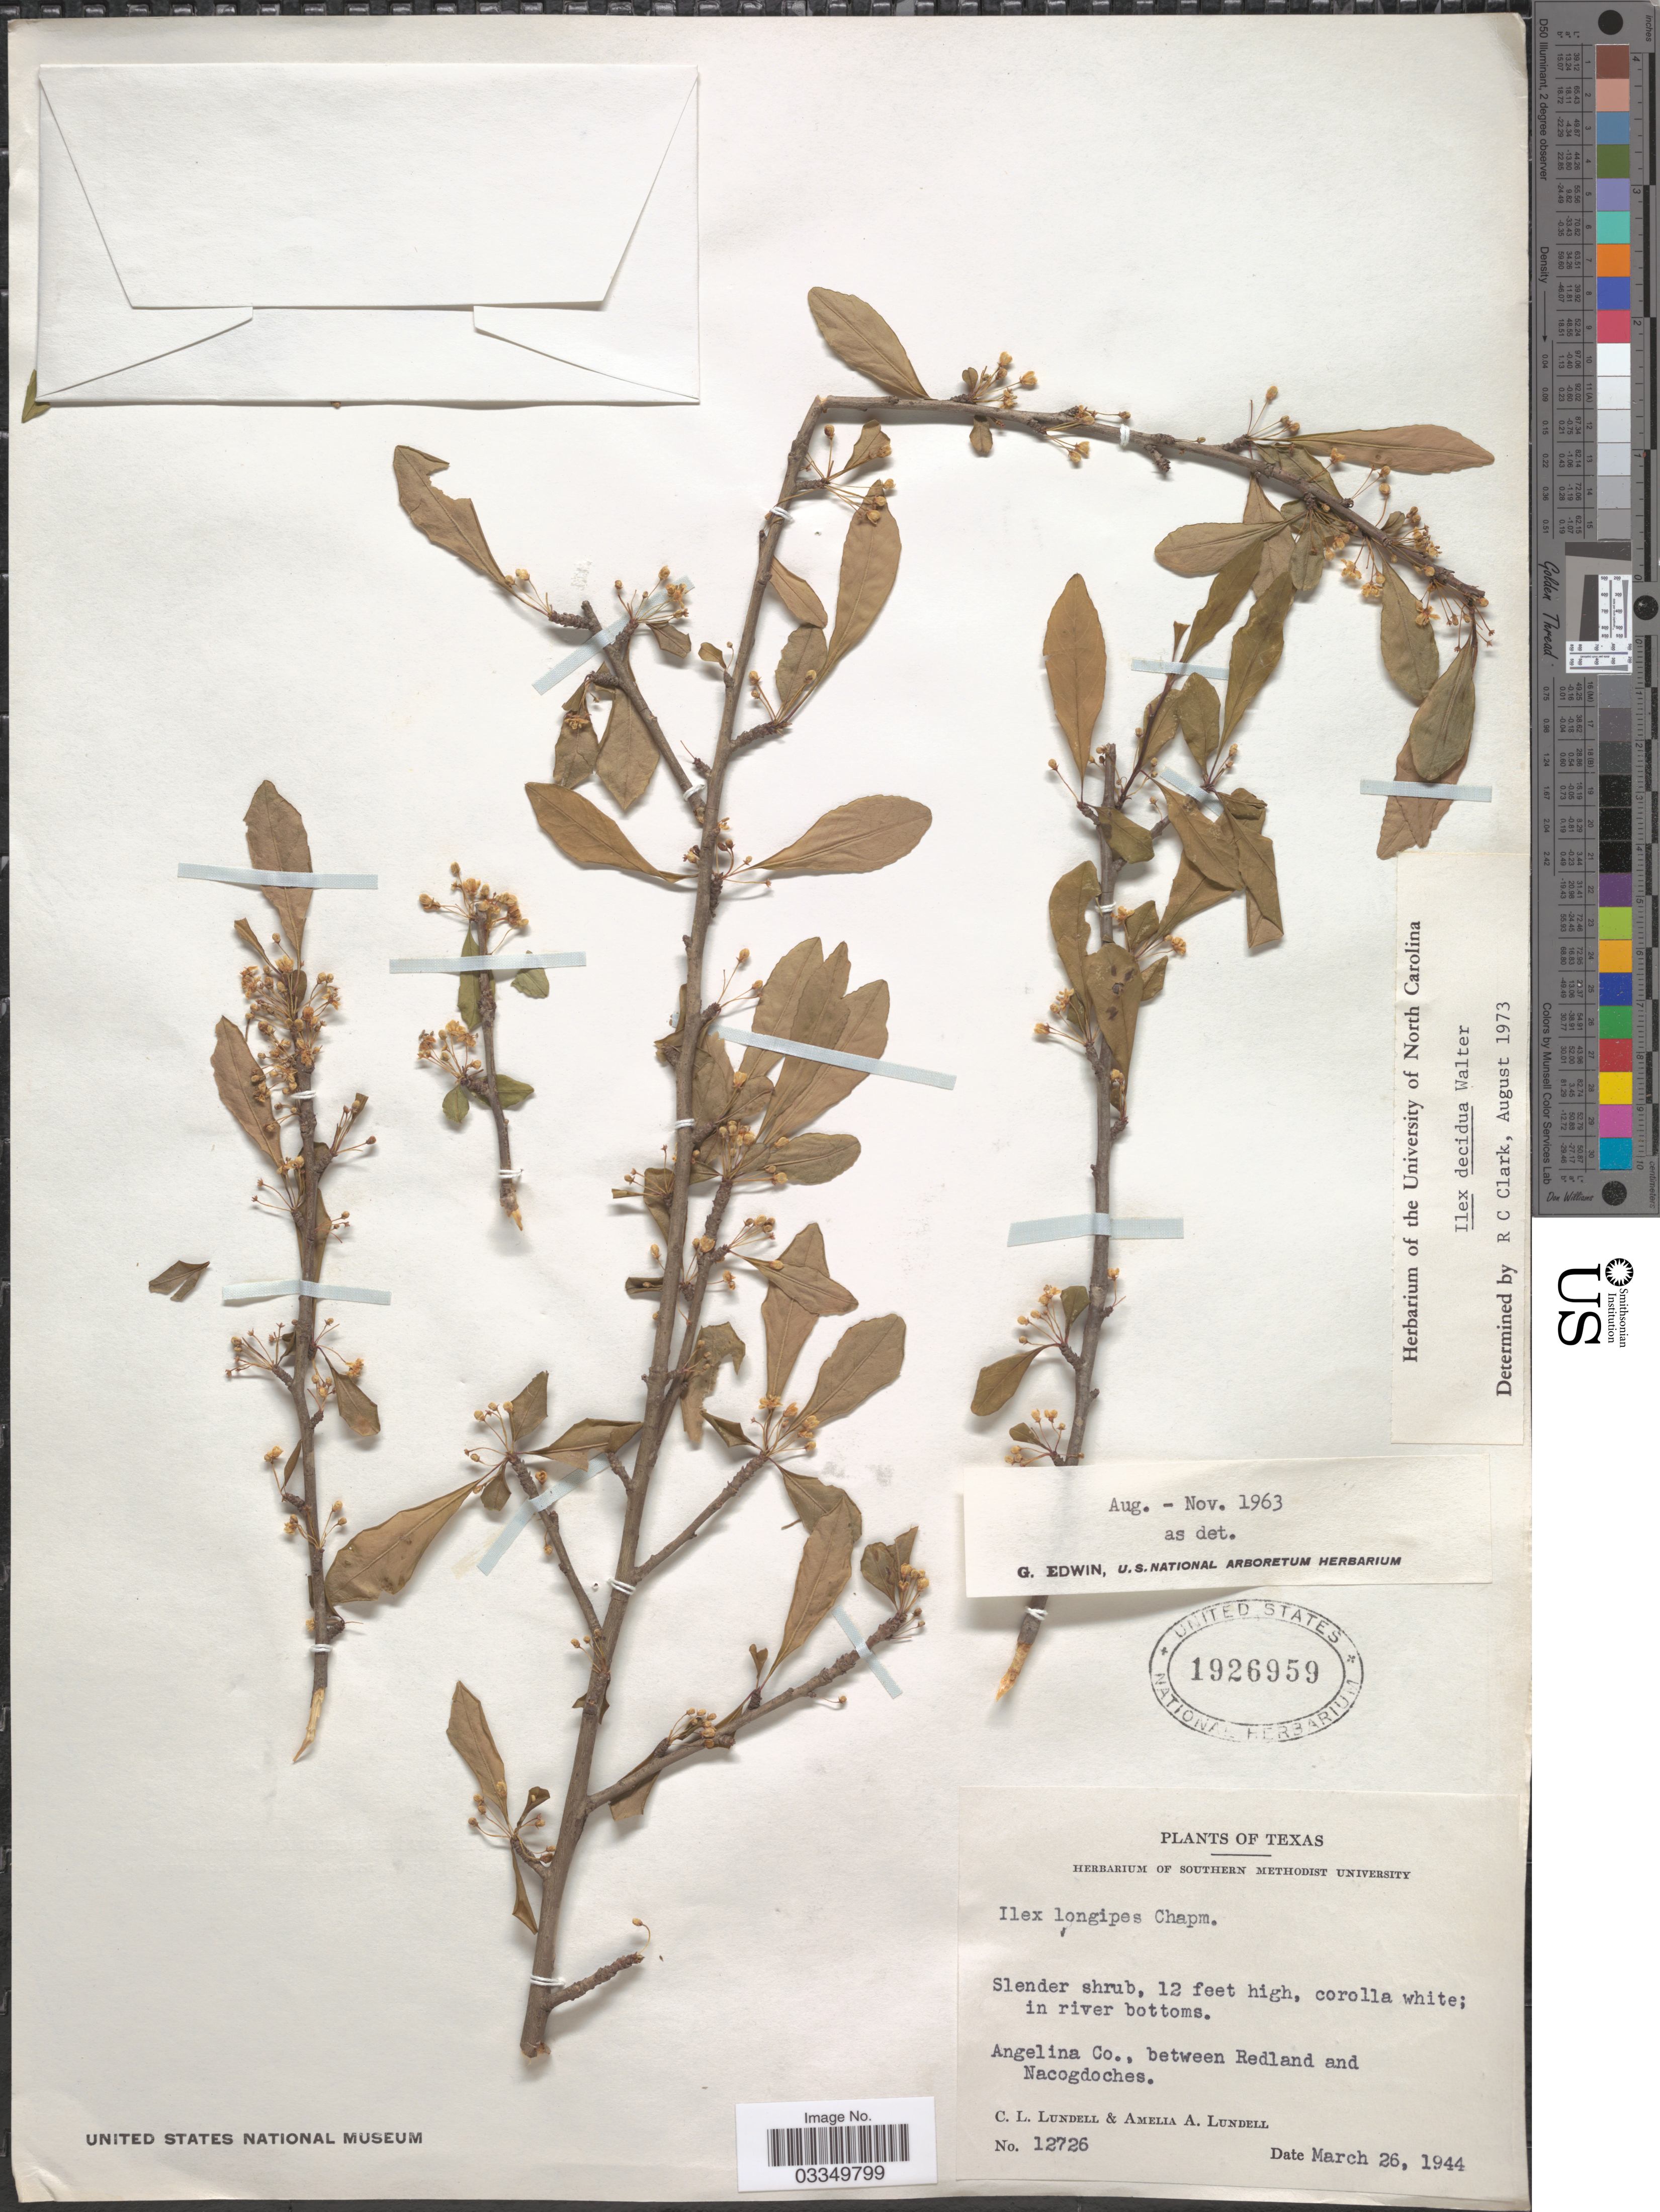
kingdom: Plantae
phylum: Tracheophyta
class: Magnoliopsida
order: Aquifoliales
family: Aquifoliaceae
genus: Ilex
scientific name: Ilex decidua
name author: Walter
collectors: C. L. Lundell & A. A. Lundell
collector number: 12726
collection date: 1944-03-26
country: United States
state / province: Texas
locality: Angelina Co., between Redland and Nacogdoches.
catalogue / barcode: US 1926959